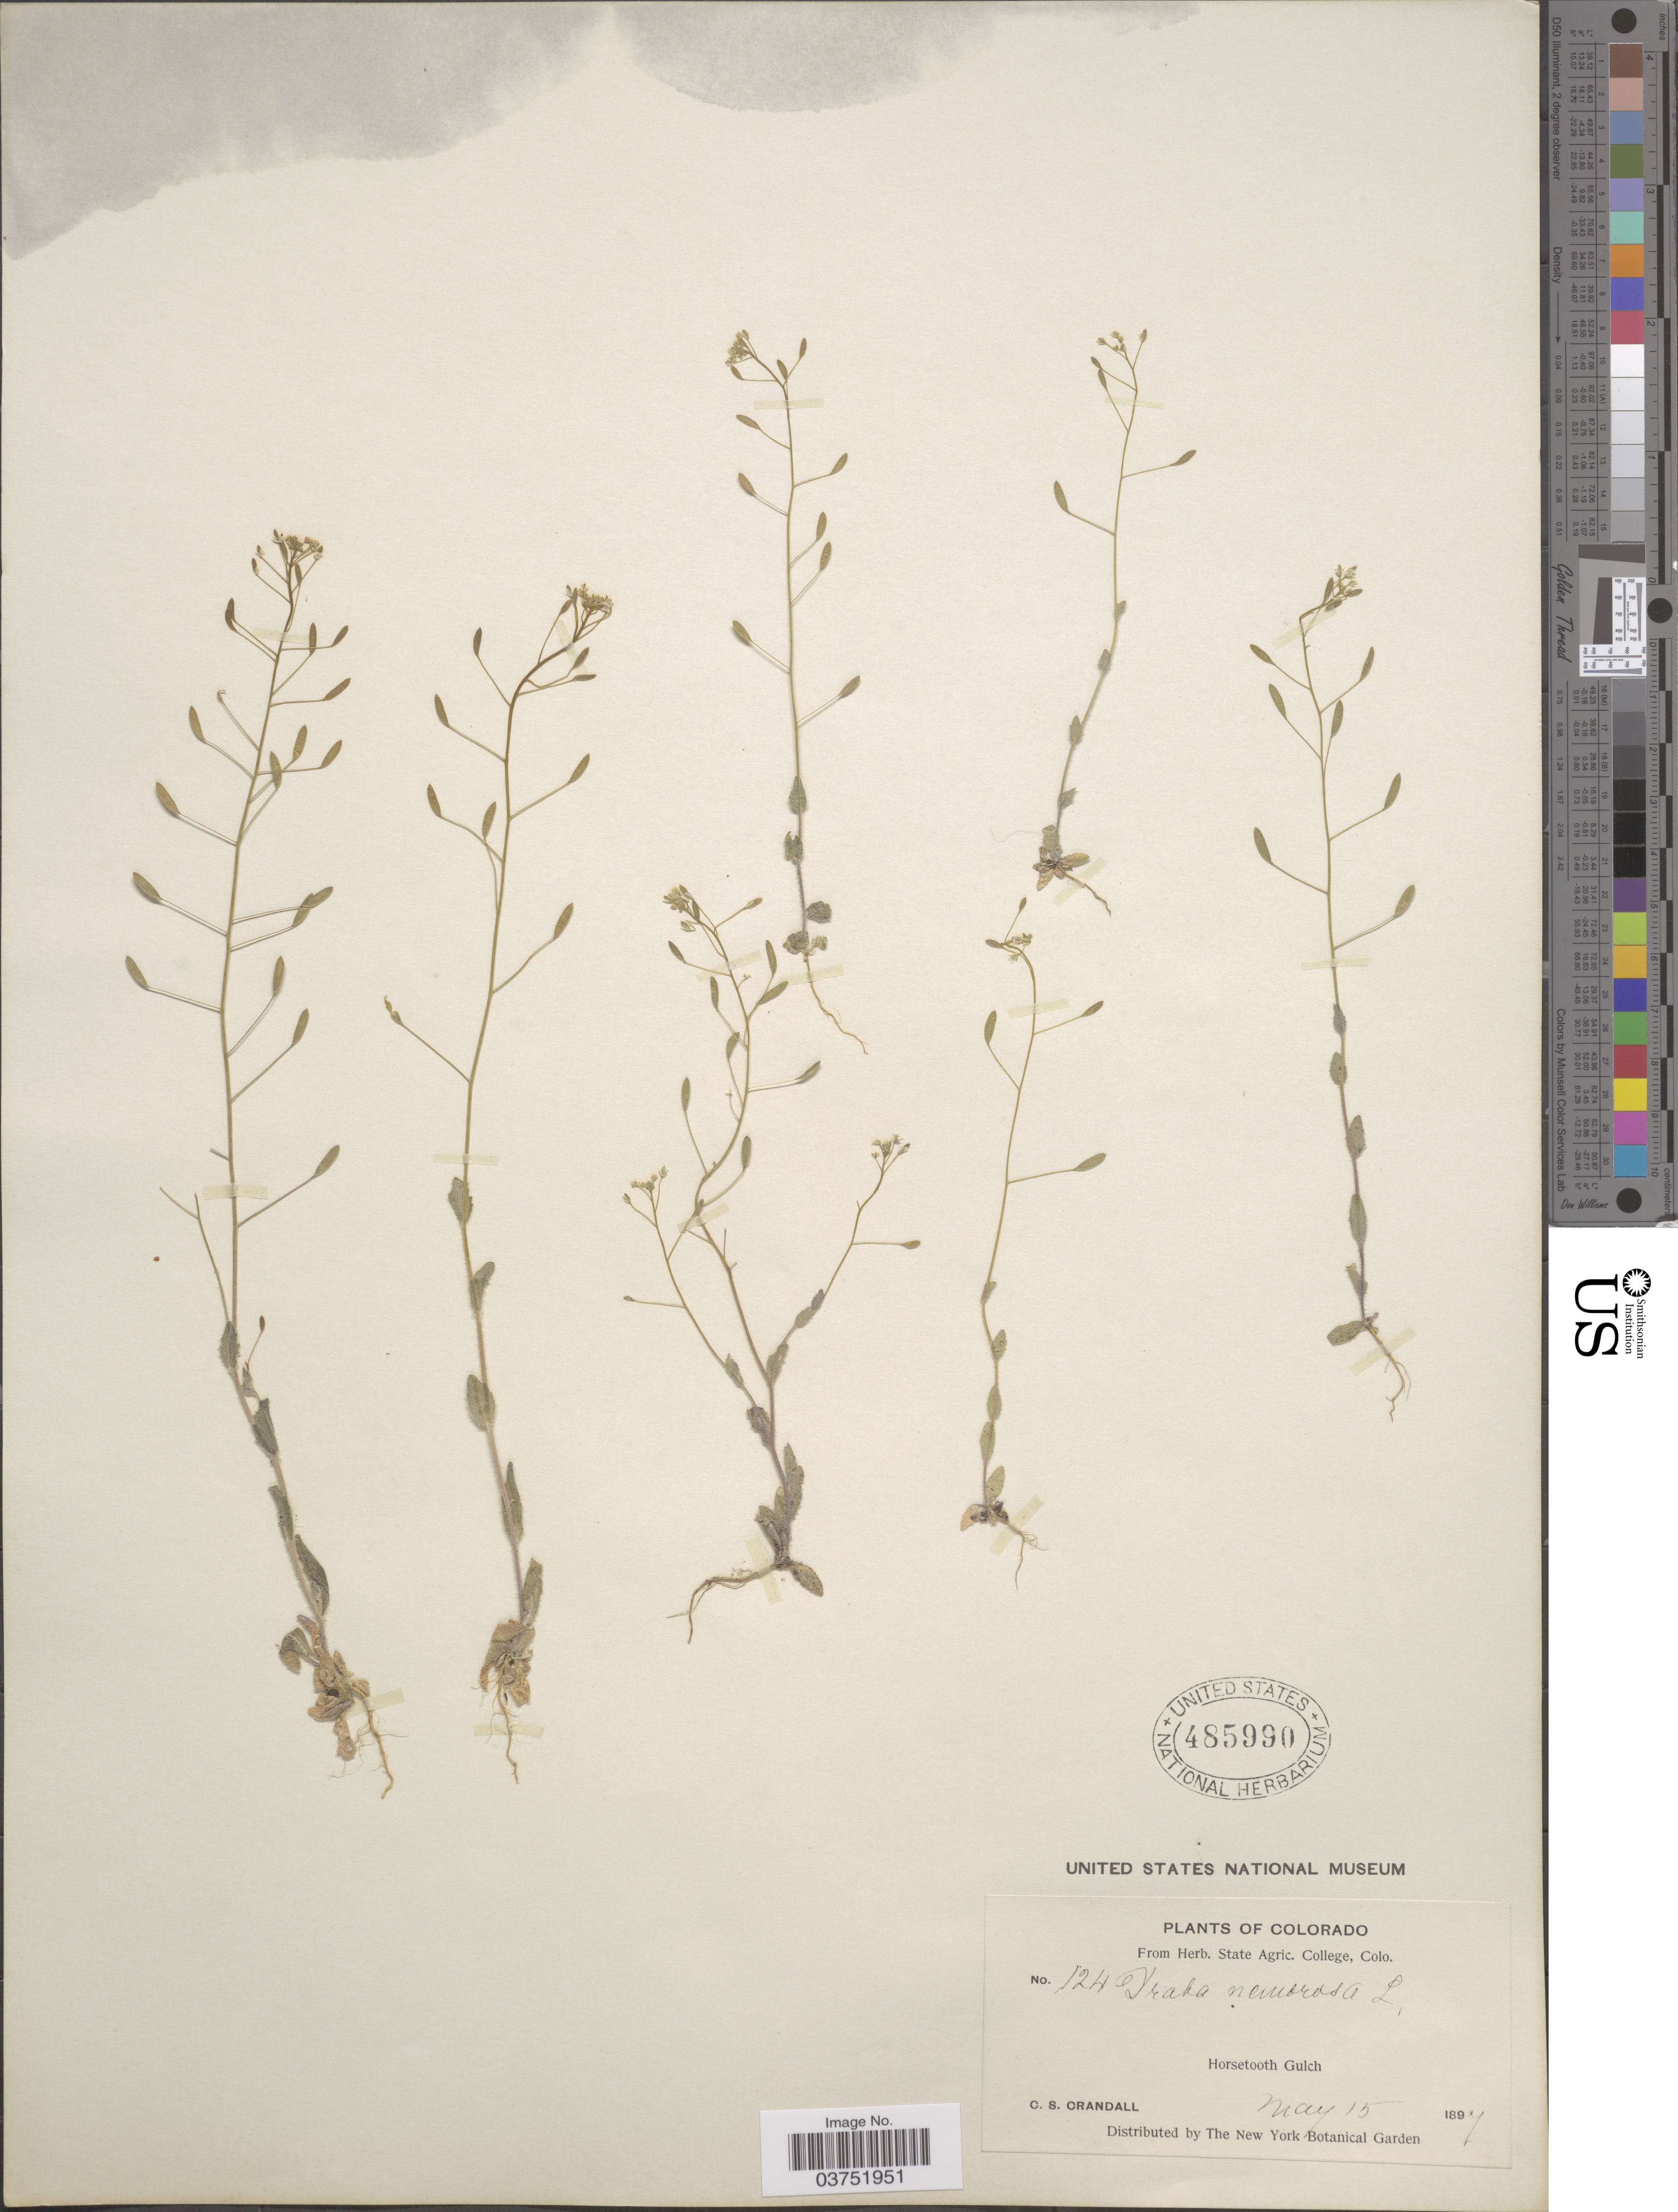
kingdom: Plantae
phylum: Tracheophyta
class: Magnoliopsida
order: Brassicales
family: Brassicaceae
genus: Draba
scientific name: Draba nemorosa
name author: L.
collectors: C. Crandall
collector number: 124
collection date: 1897-05-15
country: United States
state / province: Colorado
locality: Horsetooth Gulch.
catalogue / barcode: US 485990